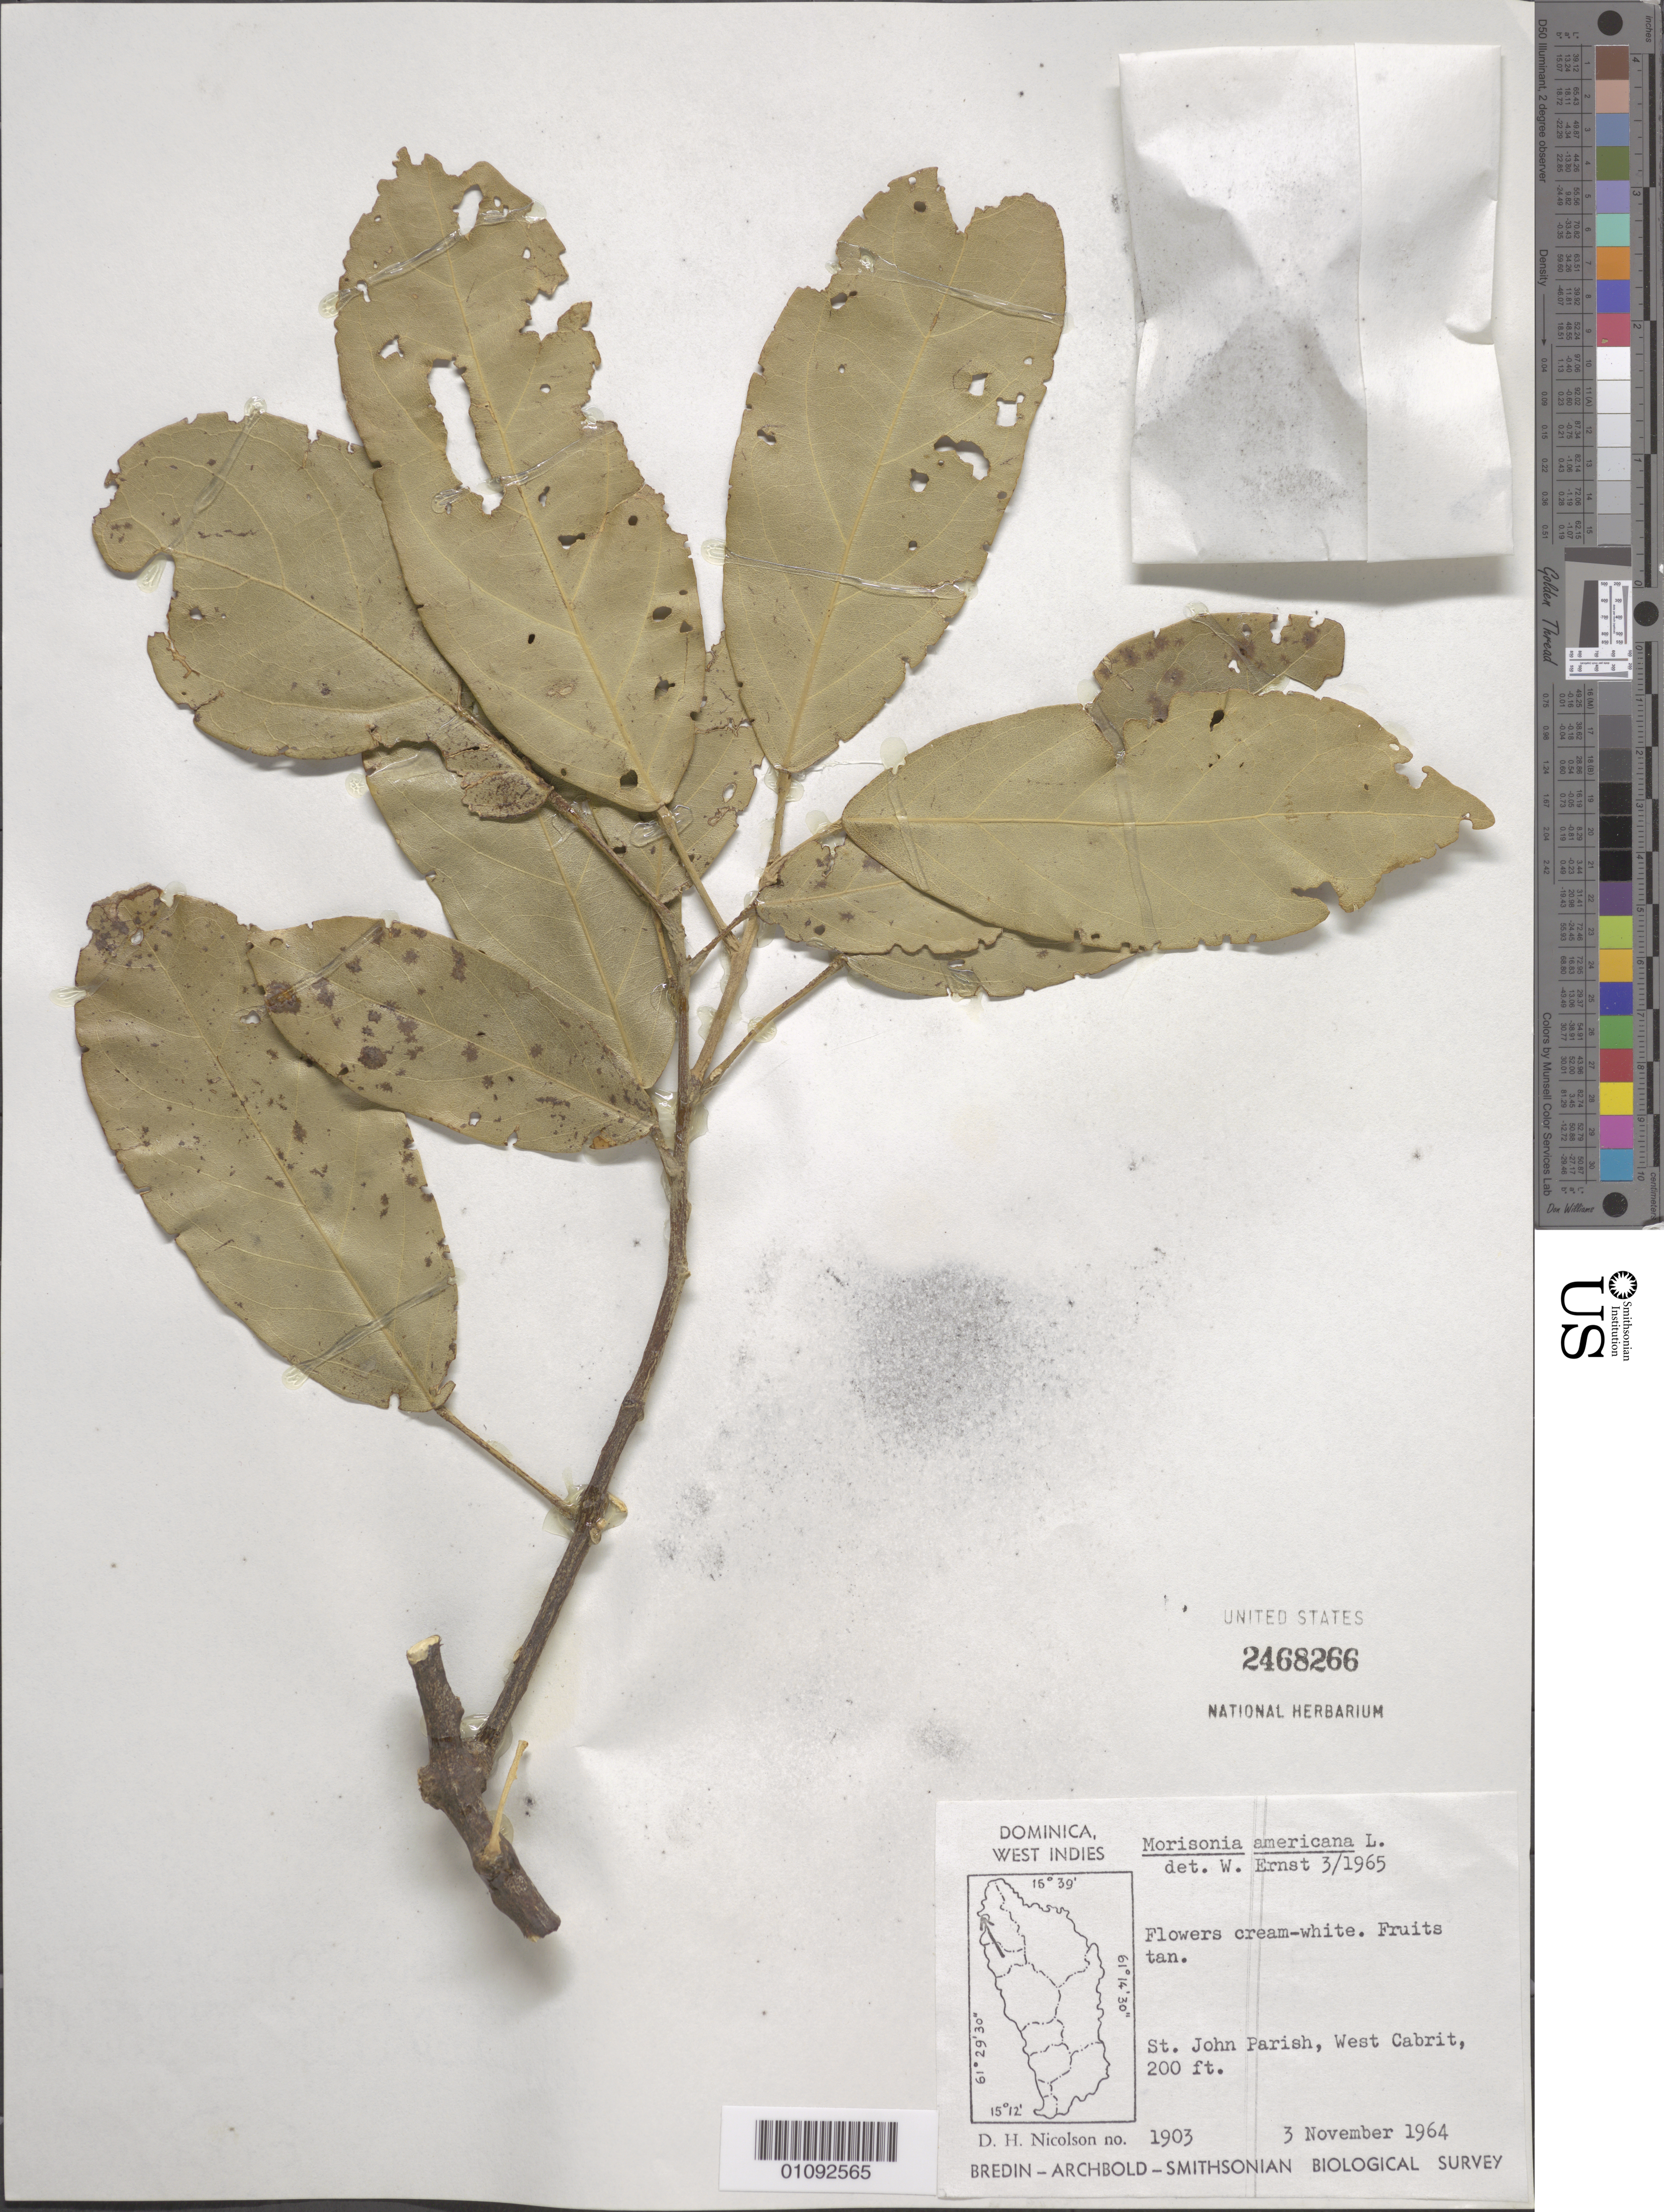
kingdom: Plantae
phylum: Tracheophyta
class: Magnoliopsida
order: Brassicales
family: Capparaceae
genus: Morisonia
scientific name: Morisonia americana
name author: L.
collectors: D. H. Nicolson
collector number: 1903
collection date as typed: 03 Nov 1964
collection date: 1964-11-03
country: Dominica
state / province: St. John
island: Dominica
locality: W Cabrit.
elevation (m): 61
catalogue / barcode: US 2468266